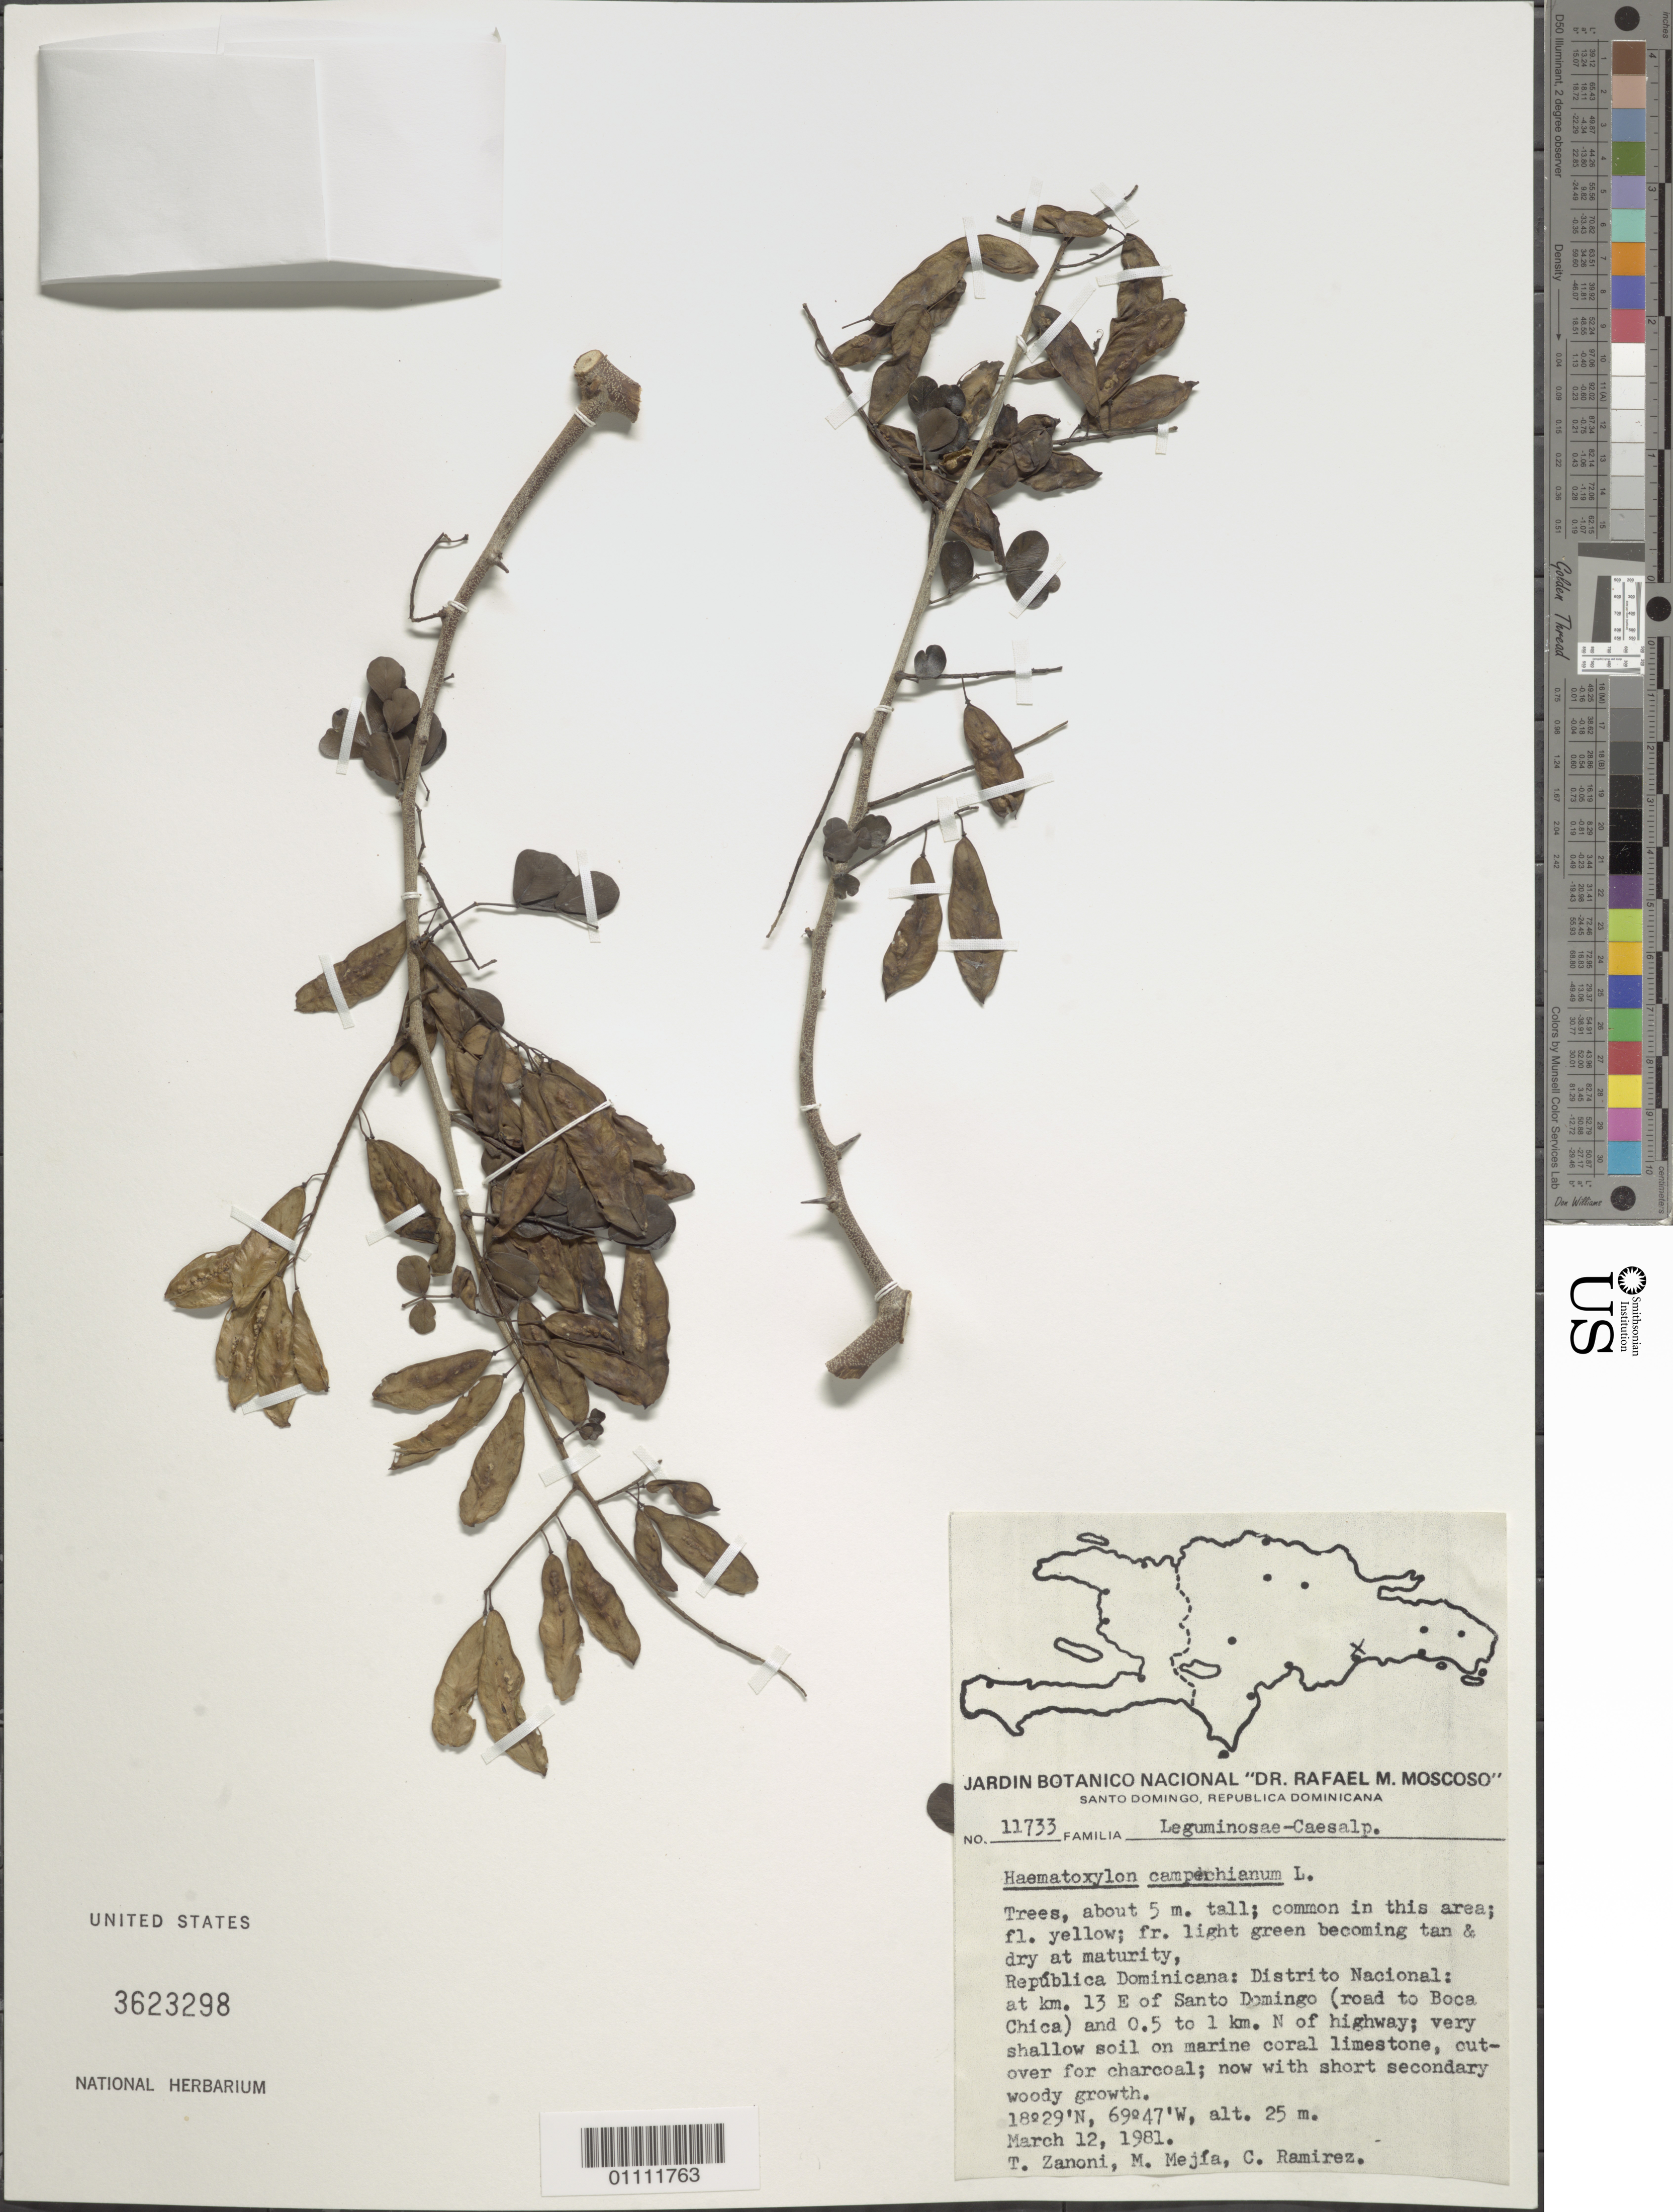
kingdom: Plantae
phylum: Tracheophyta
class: Magnoliopsida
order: Fabales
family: Fabaceae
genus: Haematoxylum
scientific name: Haematoxylum campechianum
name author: L.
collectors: T. A. Zanoni, M. Mejia & C. Ramirez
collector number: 11733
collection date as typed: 12 Mar 1981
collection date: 1981-03-12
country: Dominican Republic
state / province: Distrito Nacional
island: Hispaniola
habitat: Very shallow soil on marine coral limestone, cutover for charcoal, now with short secondary woody growth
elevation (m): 25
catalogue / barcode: US 3623298